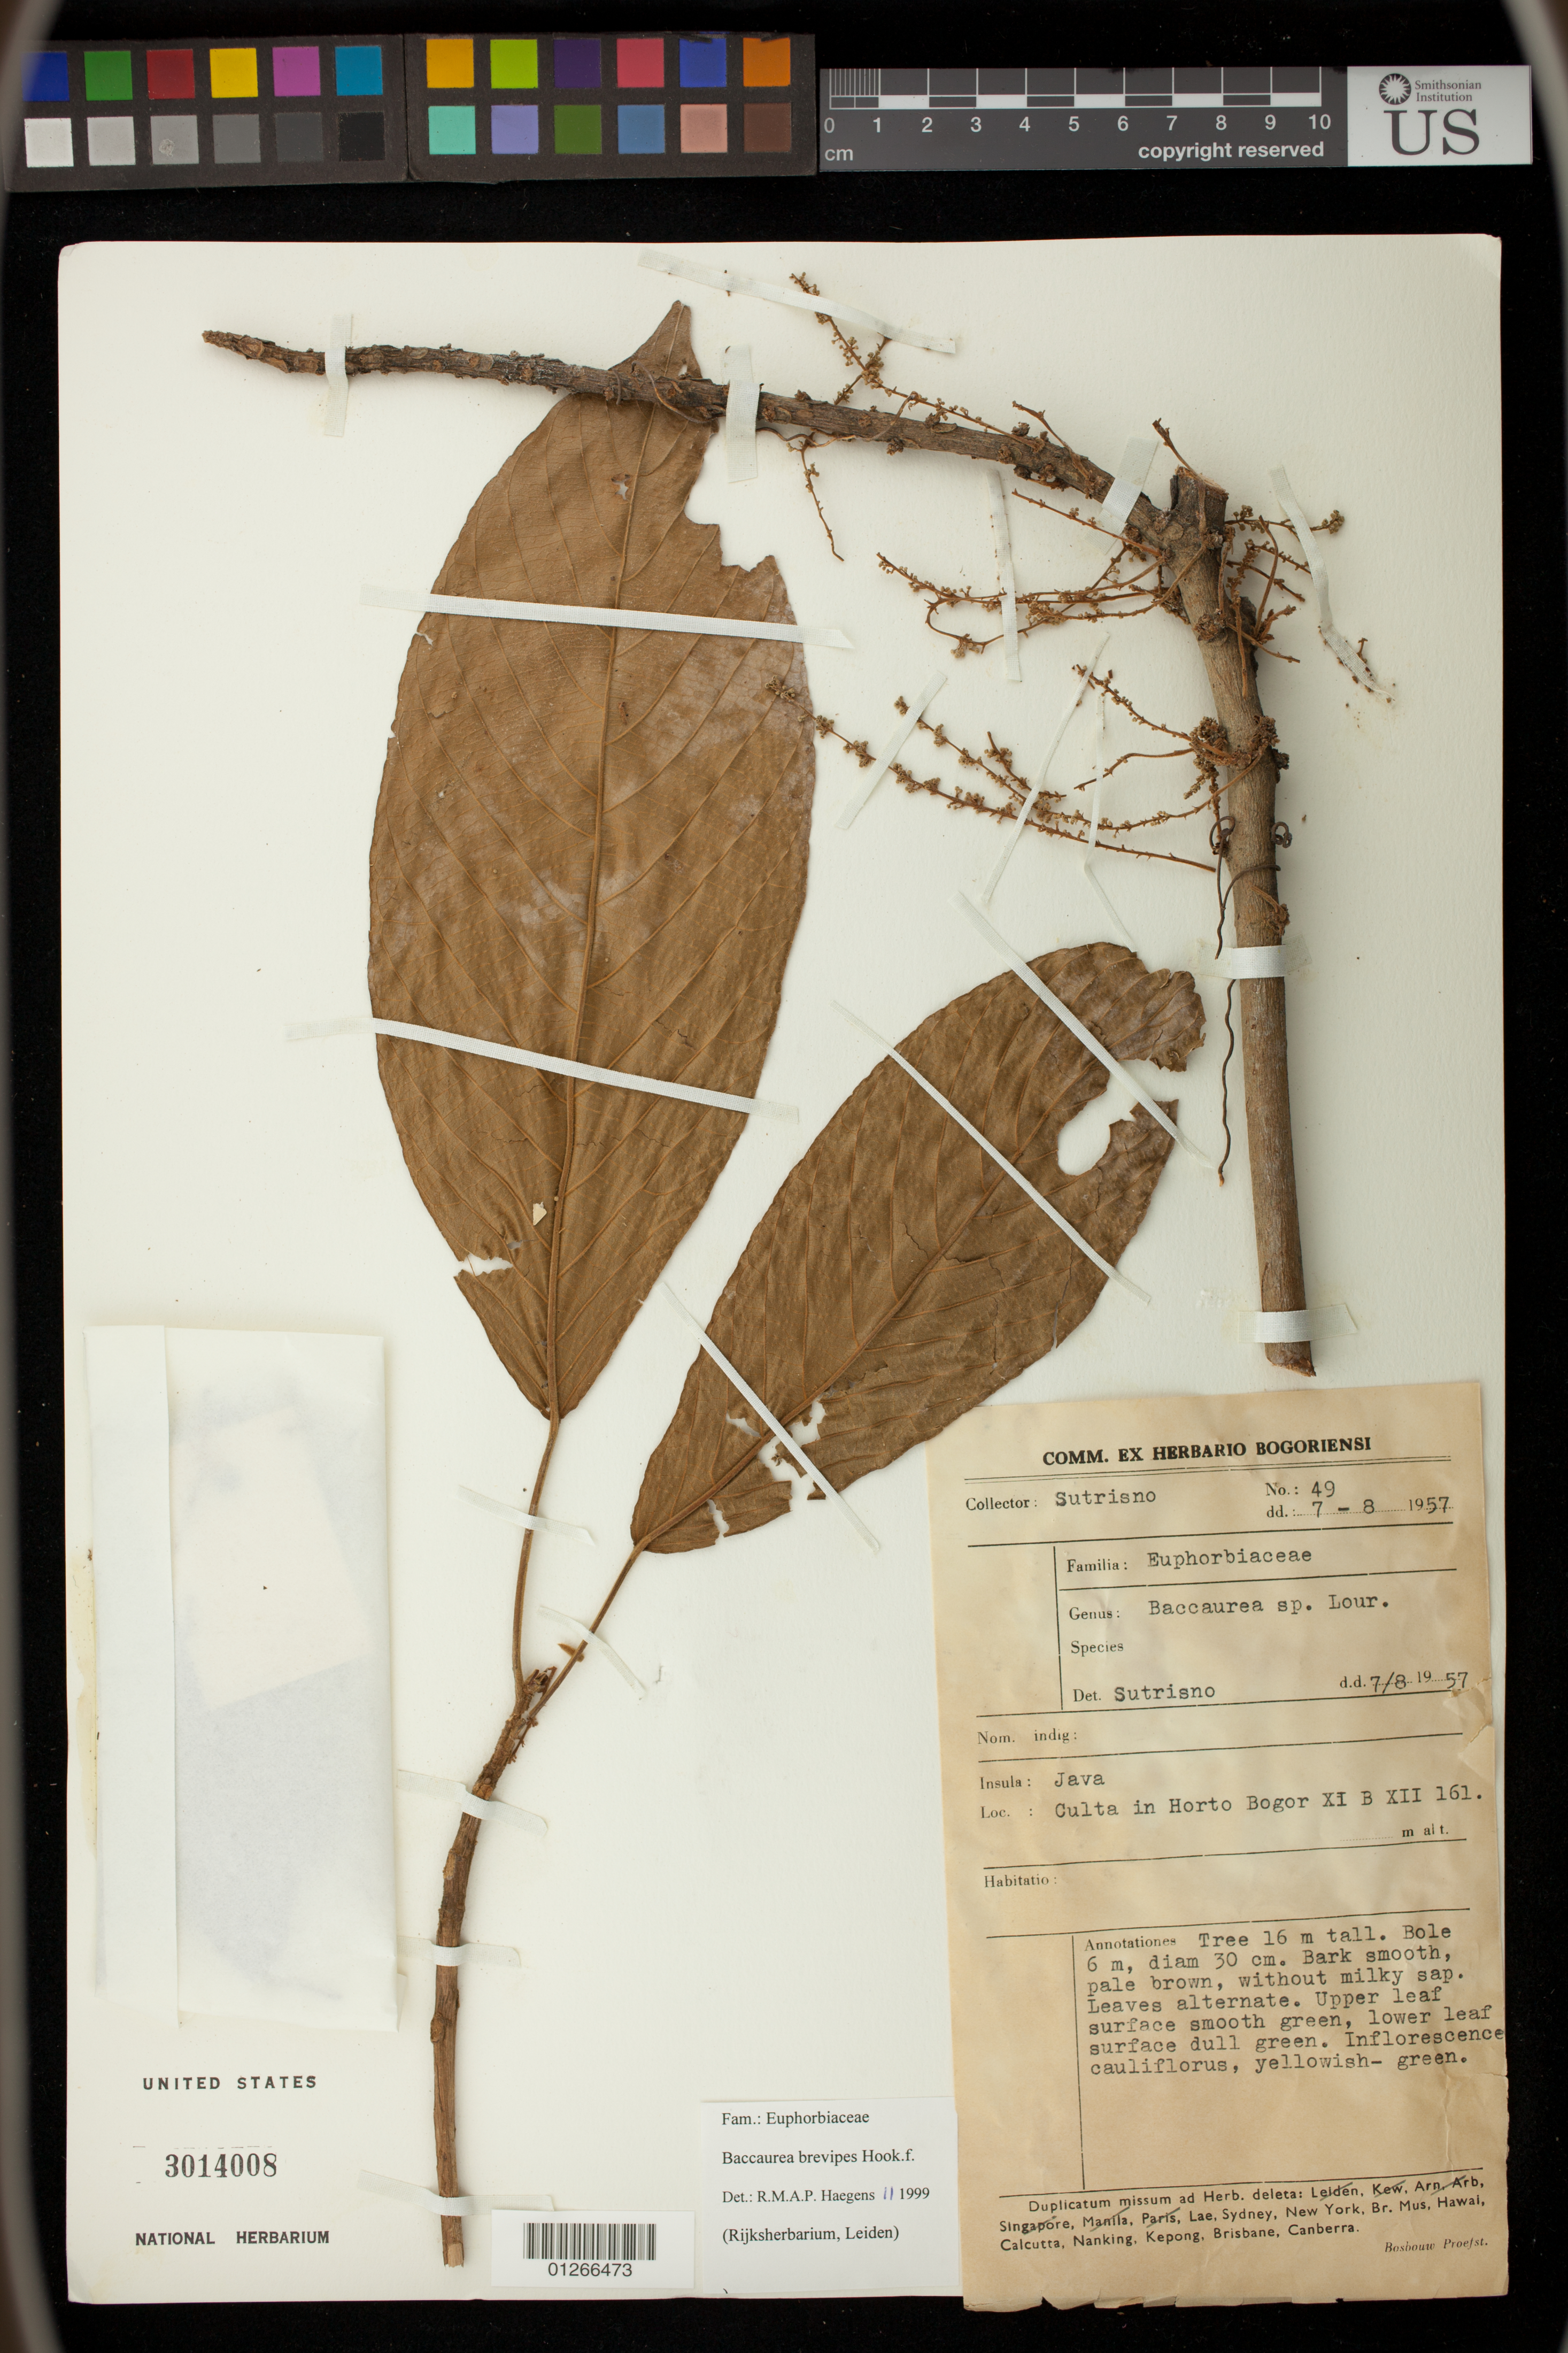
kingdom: Plantae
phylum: Tracheophyta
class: Magnoliopsida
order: Malpighiales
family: Phyllanthaceae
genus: Baccaurea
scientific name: Baccaurea bracteata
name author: Müll. Arg.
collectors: P. Sutrisno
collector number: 49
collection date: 1957-08-07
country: Indonesia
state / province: Java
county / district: Jawa Barat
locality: Java, Culta in Horto Bogor XI B XII 161